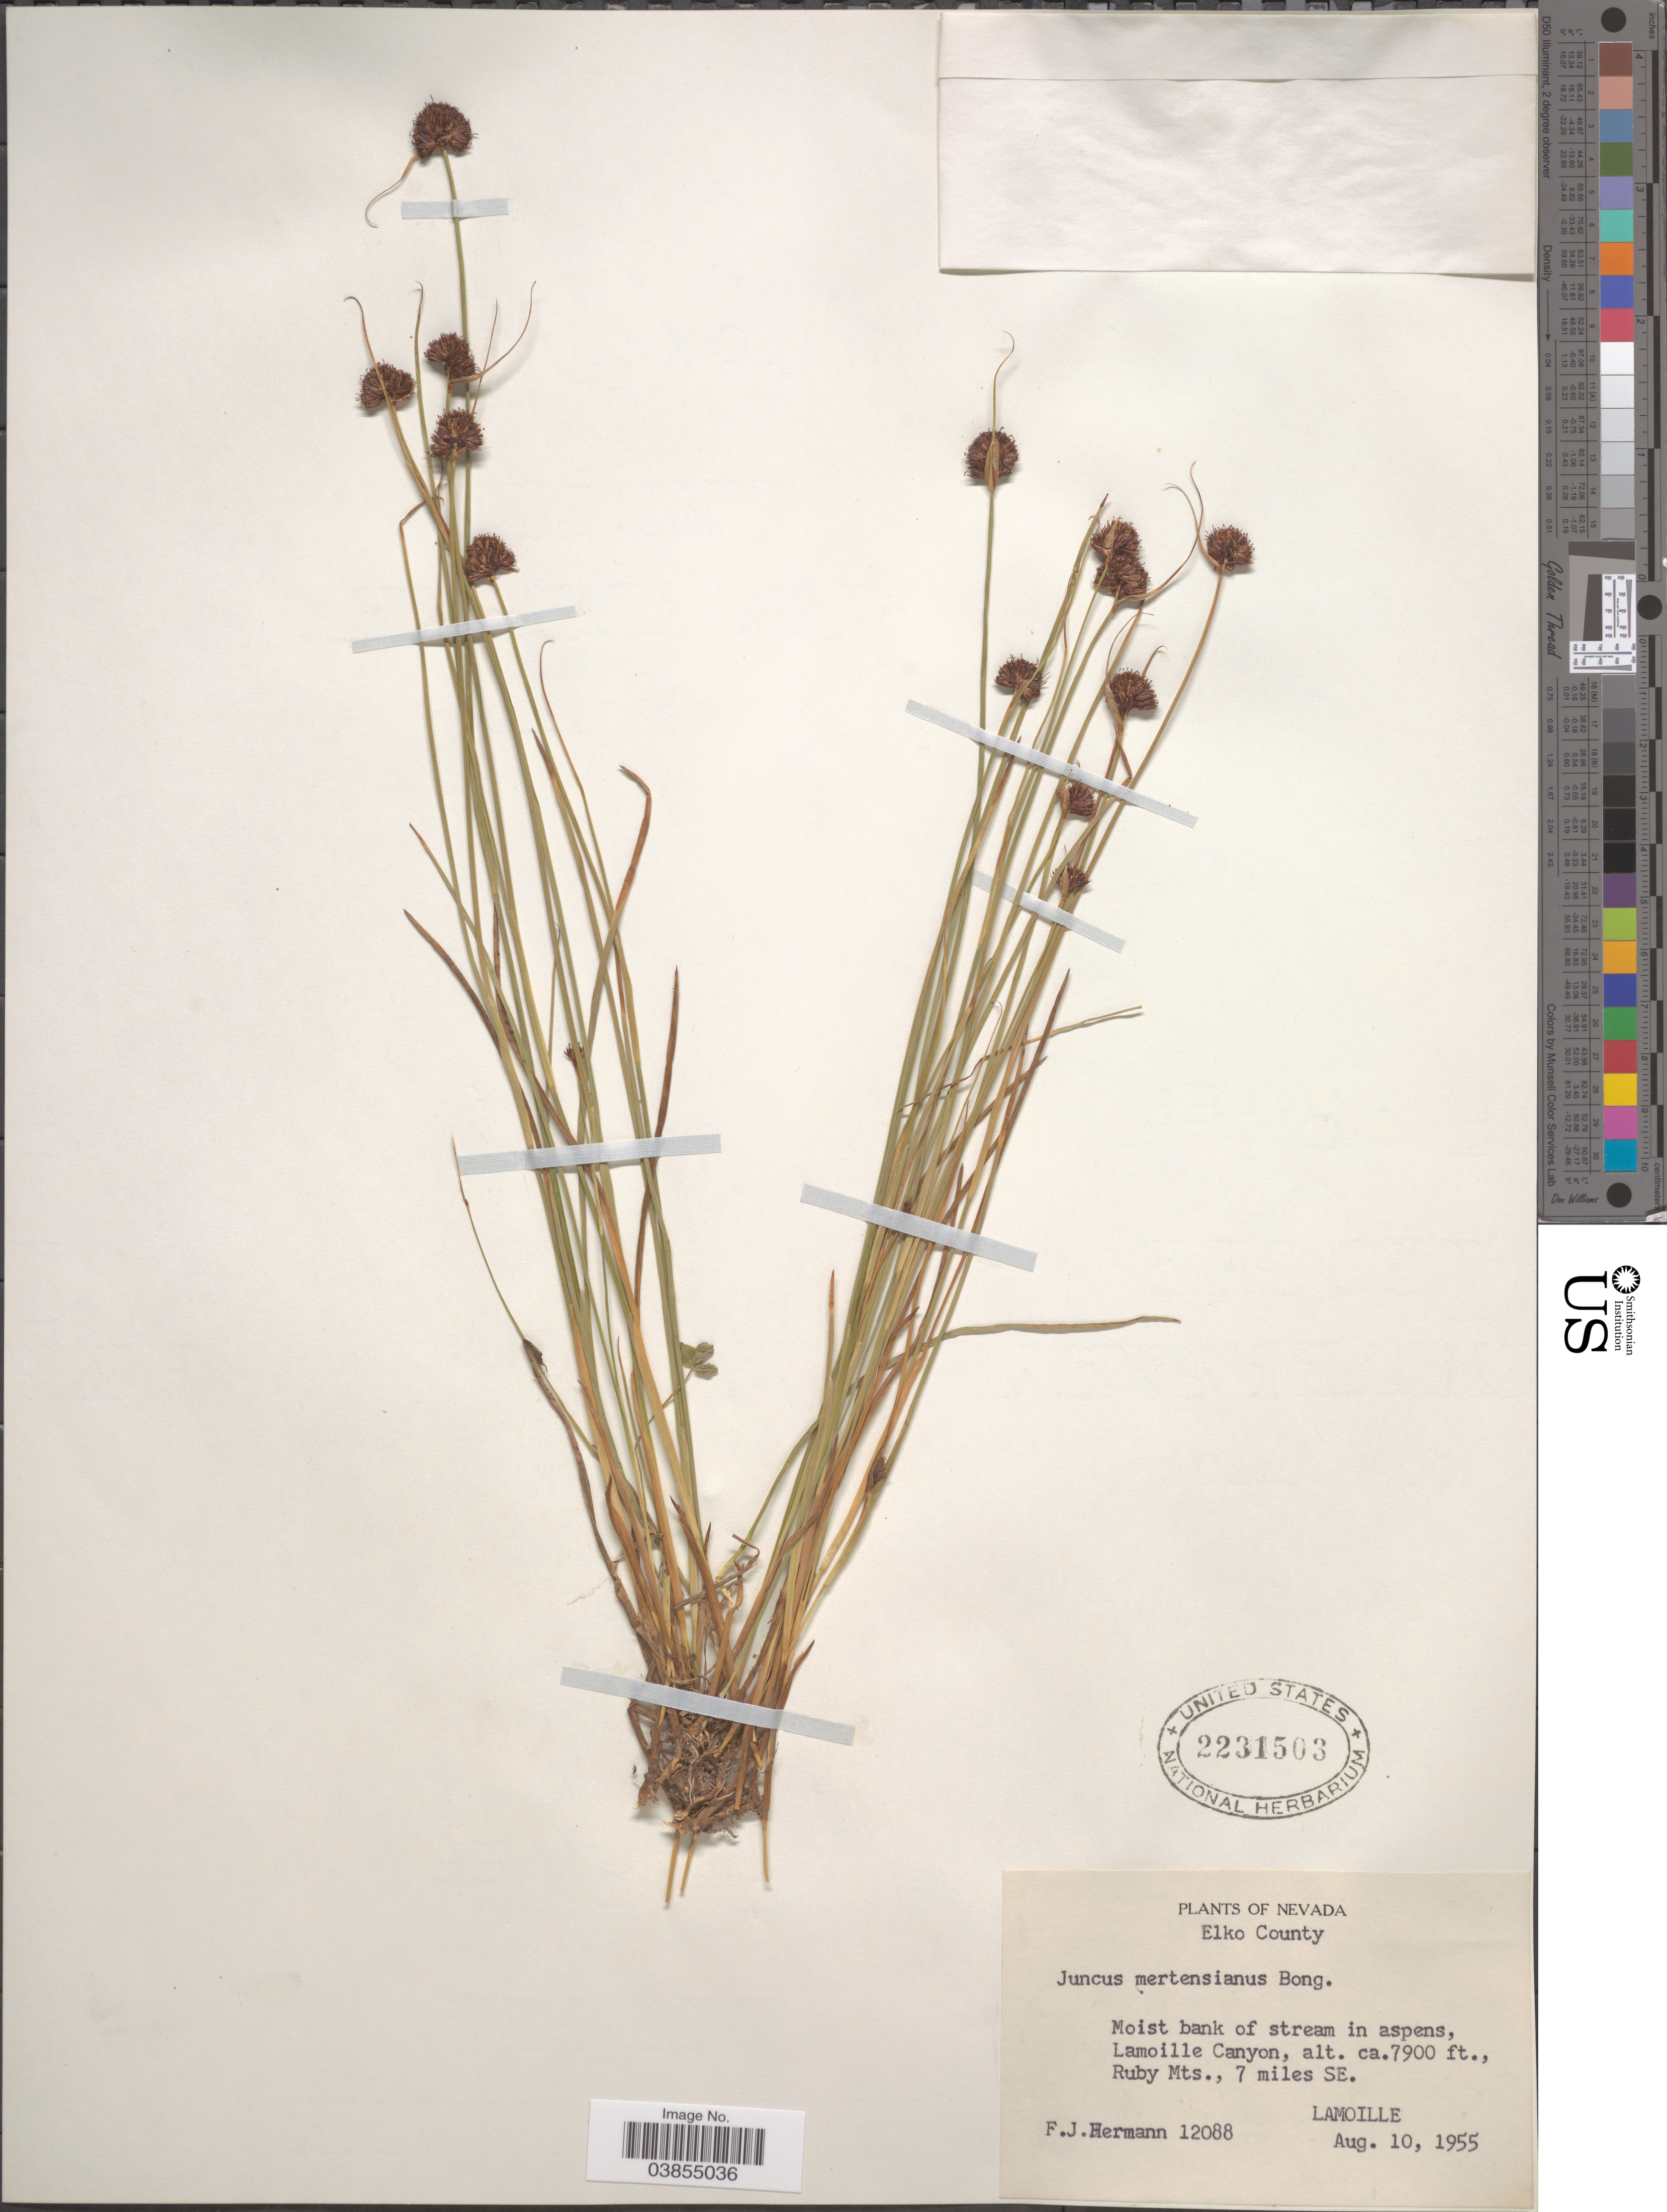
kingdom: Plantae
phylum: Tracheophyta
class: Liliopsida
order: Poales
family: Juncaceae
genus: Juncus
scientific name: Juncus mertensianus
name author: Bong.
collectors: F. J. Hermann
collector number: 12088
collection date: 1955-08-10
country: United States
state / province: Nevada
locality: Elko County. Moist bank of stream in aspens, Lamoille Canyon, Ruby Mts., 7 miles SE. Lamoille.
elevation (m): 2408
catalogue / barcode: US 2231503